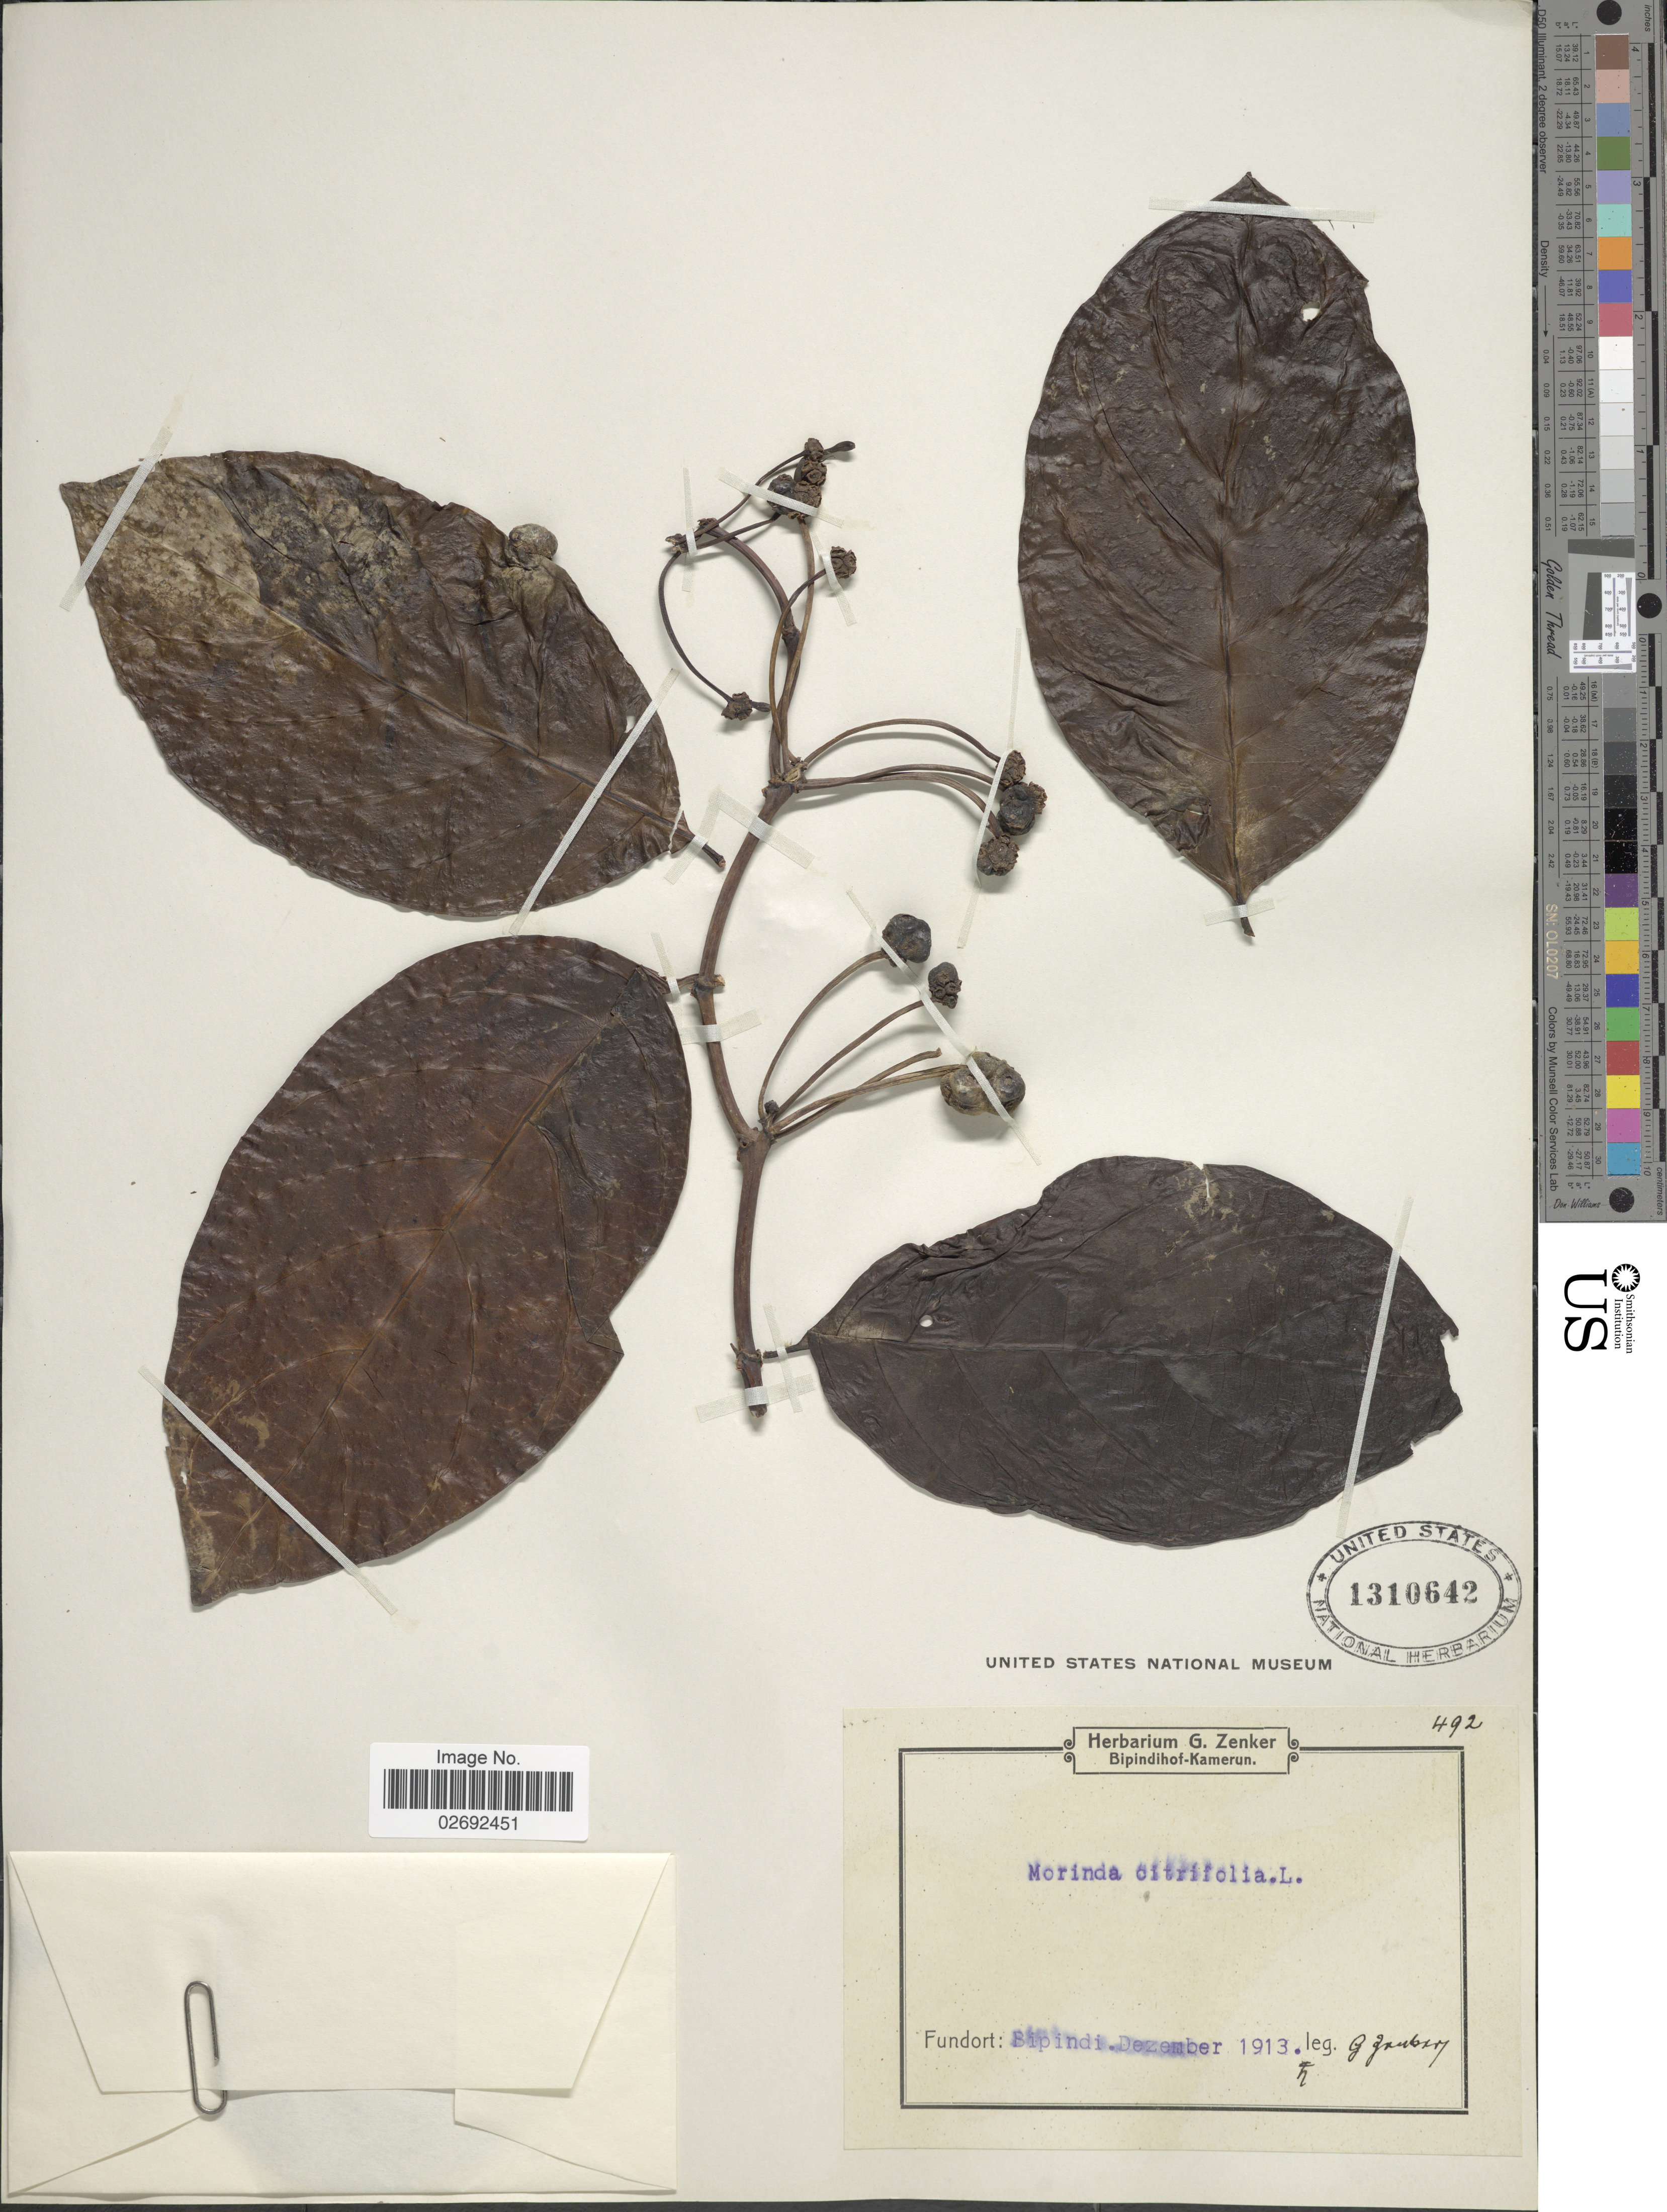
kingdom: Plantae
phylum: Tracheophyta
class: Magnoliopsida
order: Gentianales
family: Rubiaceae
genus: Morinda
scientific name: Morinda citrifolia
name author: L.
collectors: G. A. Zenker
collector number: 492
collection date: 1913-12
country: Cameroon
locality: Bipindihof-Kamerun. Bipindi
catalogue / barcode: US 1310642